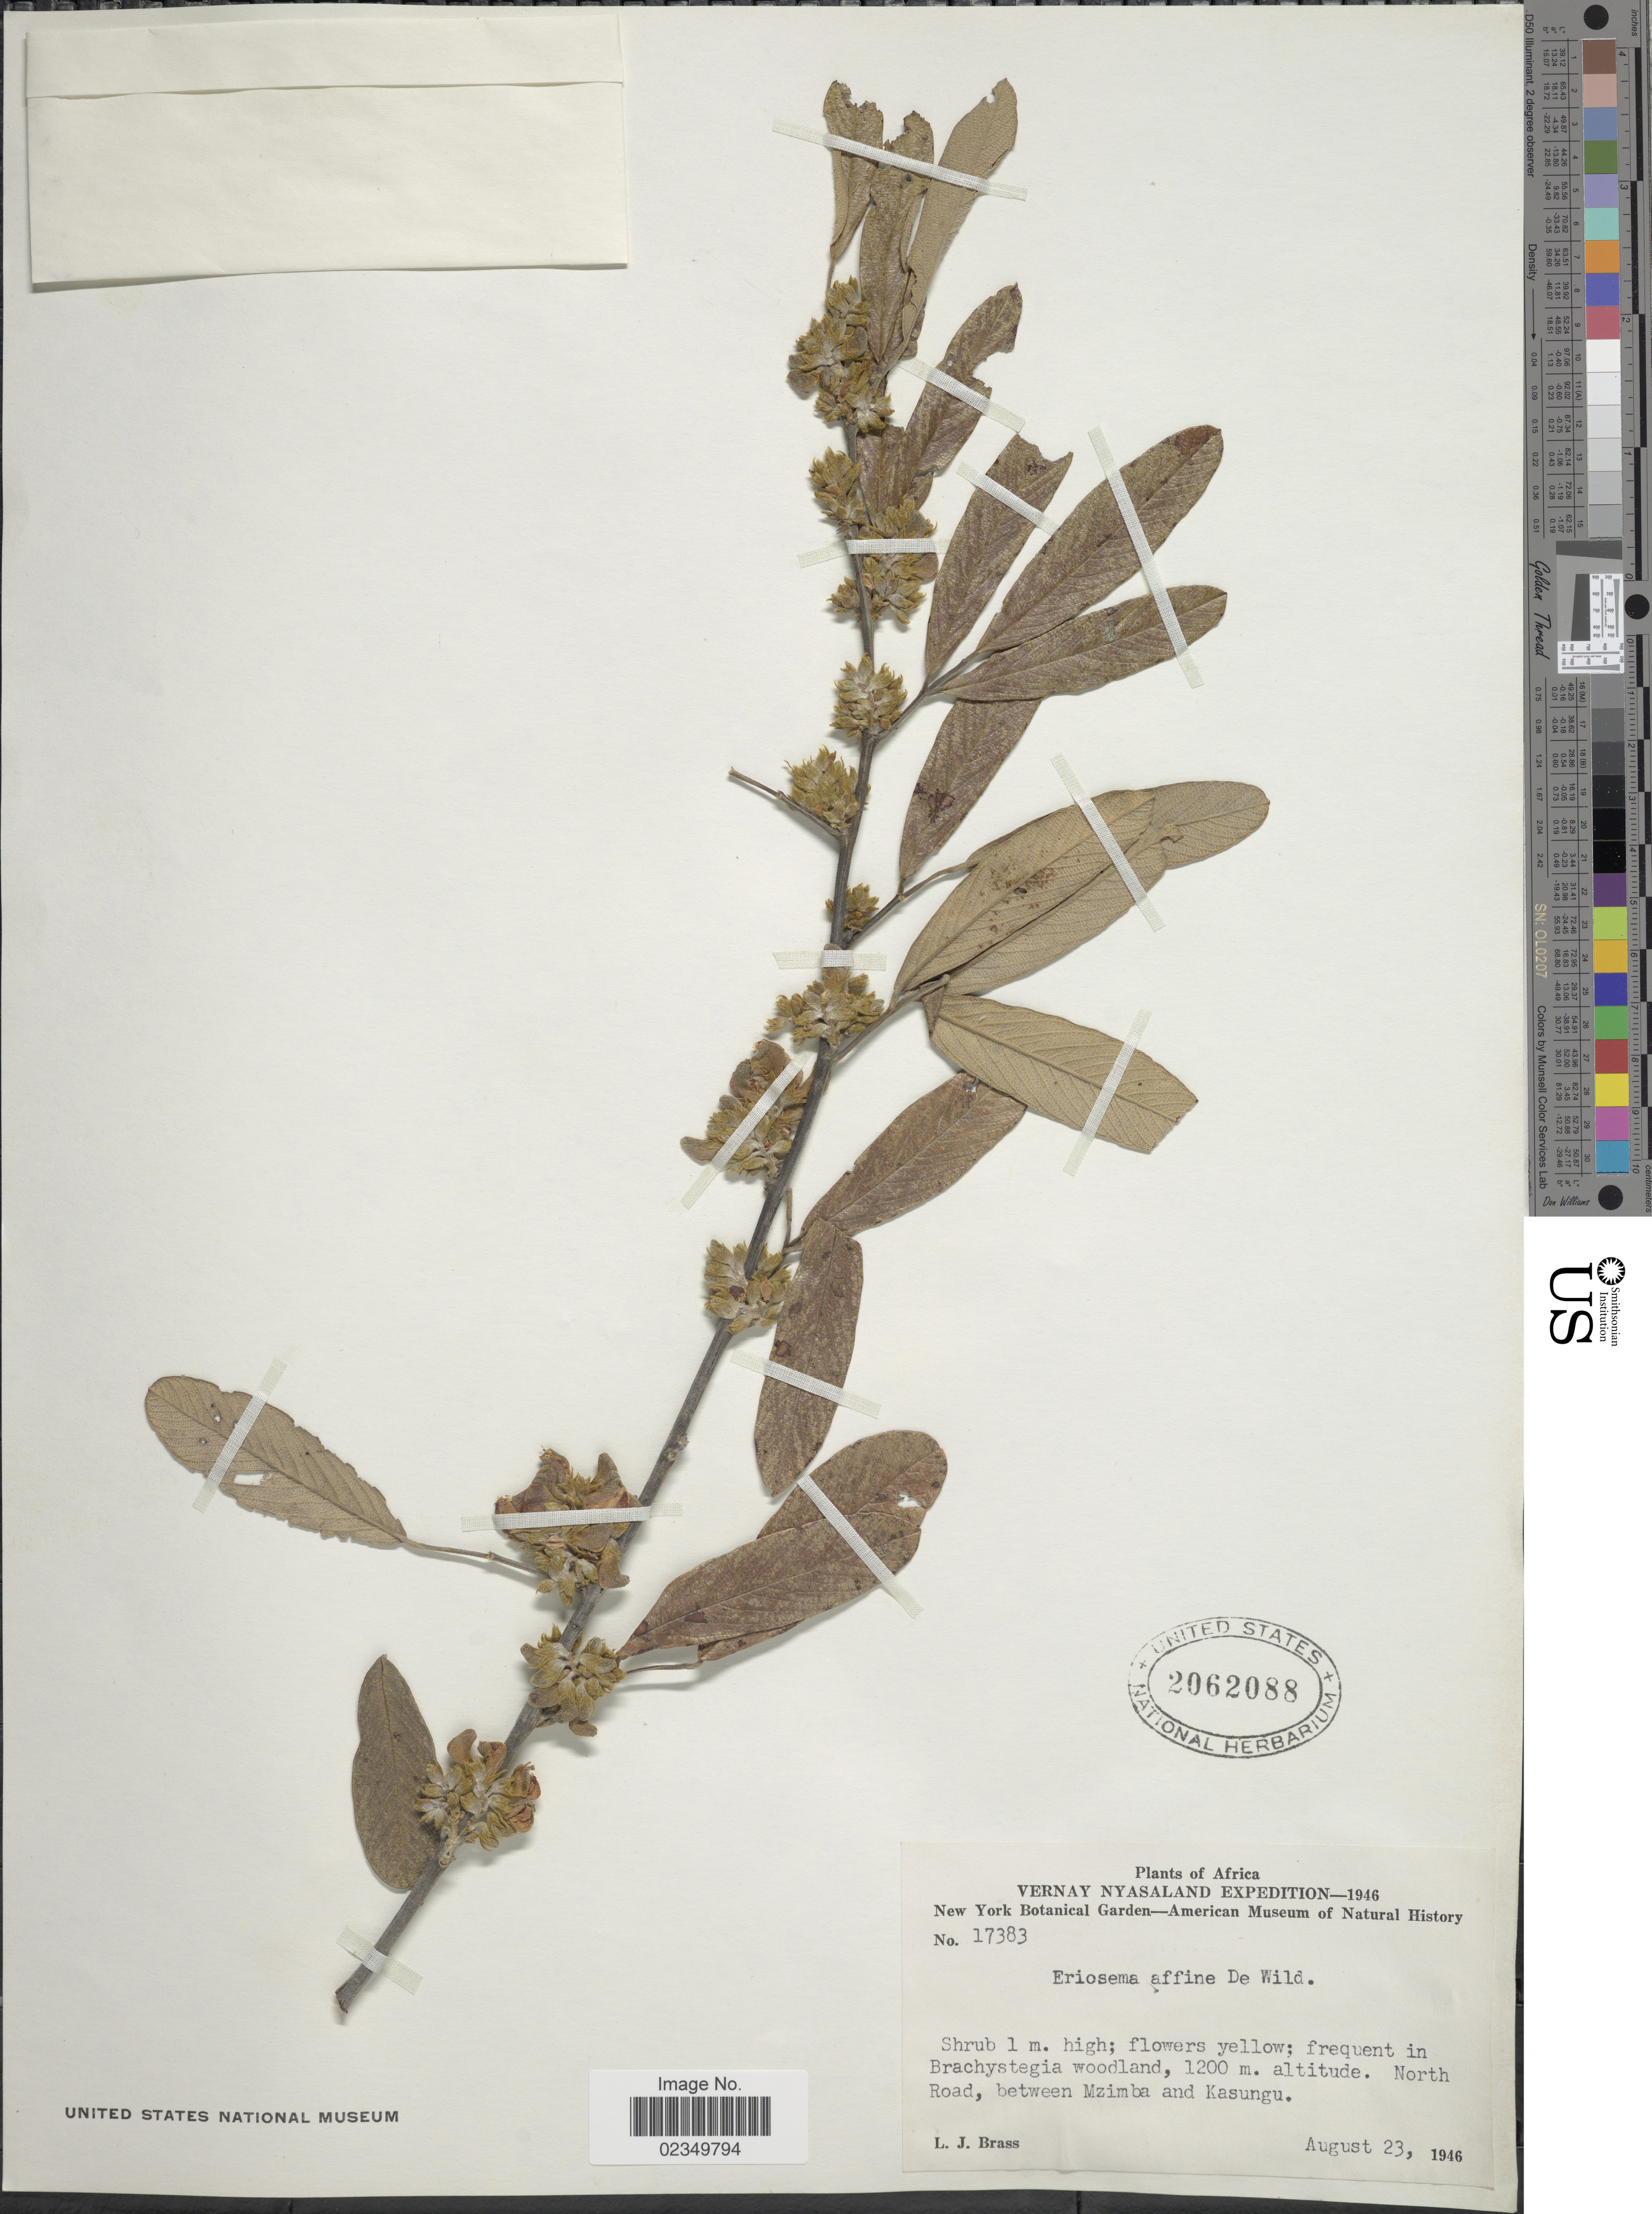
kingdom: Plantae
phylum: Tracheophyta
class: Magnoliopsida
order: Fabales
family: Fabaceae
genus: Eriosema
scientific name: Eriosema affine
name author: De Wild.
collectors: L. J. Brass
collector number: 17383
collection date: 1946-08-23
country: Malawi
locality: Vernay Nyasaland, North Road, between Mzimba and Kasungu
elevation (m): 1200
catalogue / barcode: US 2062088